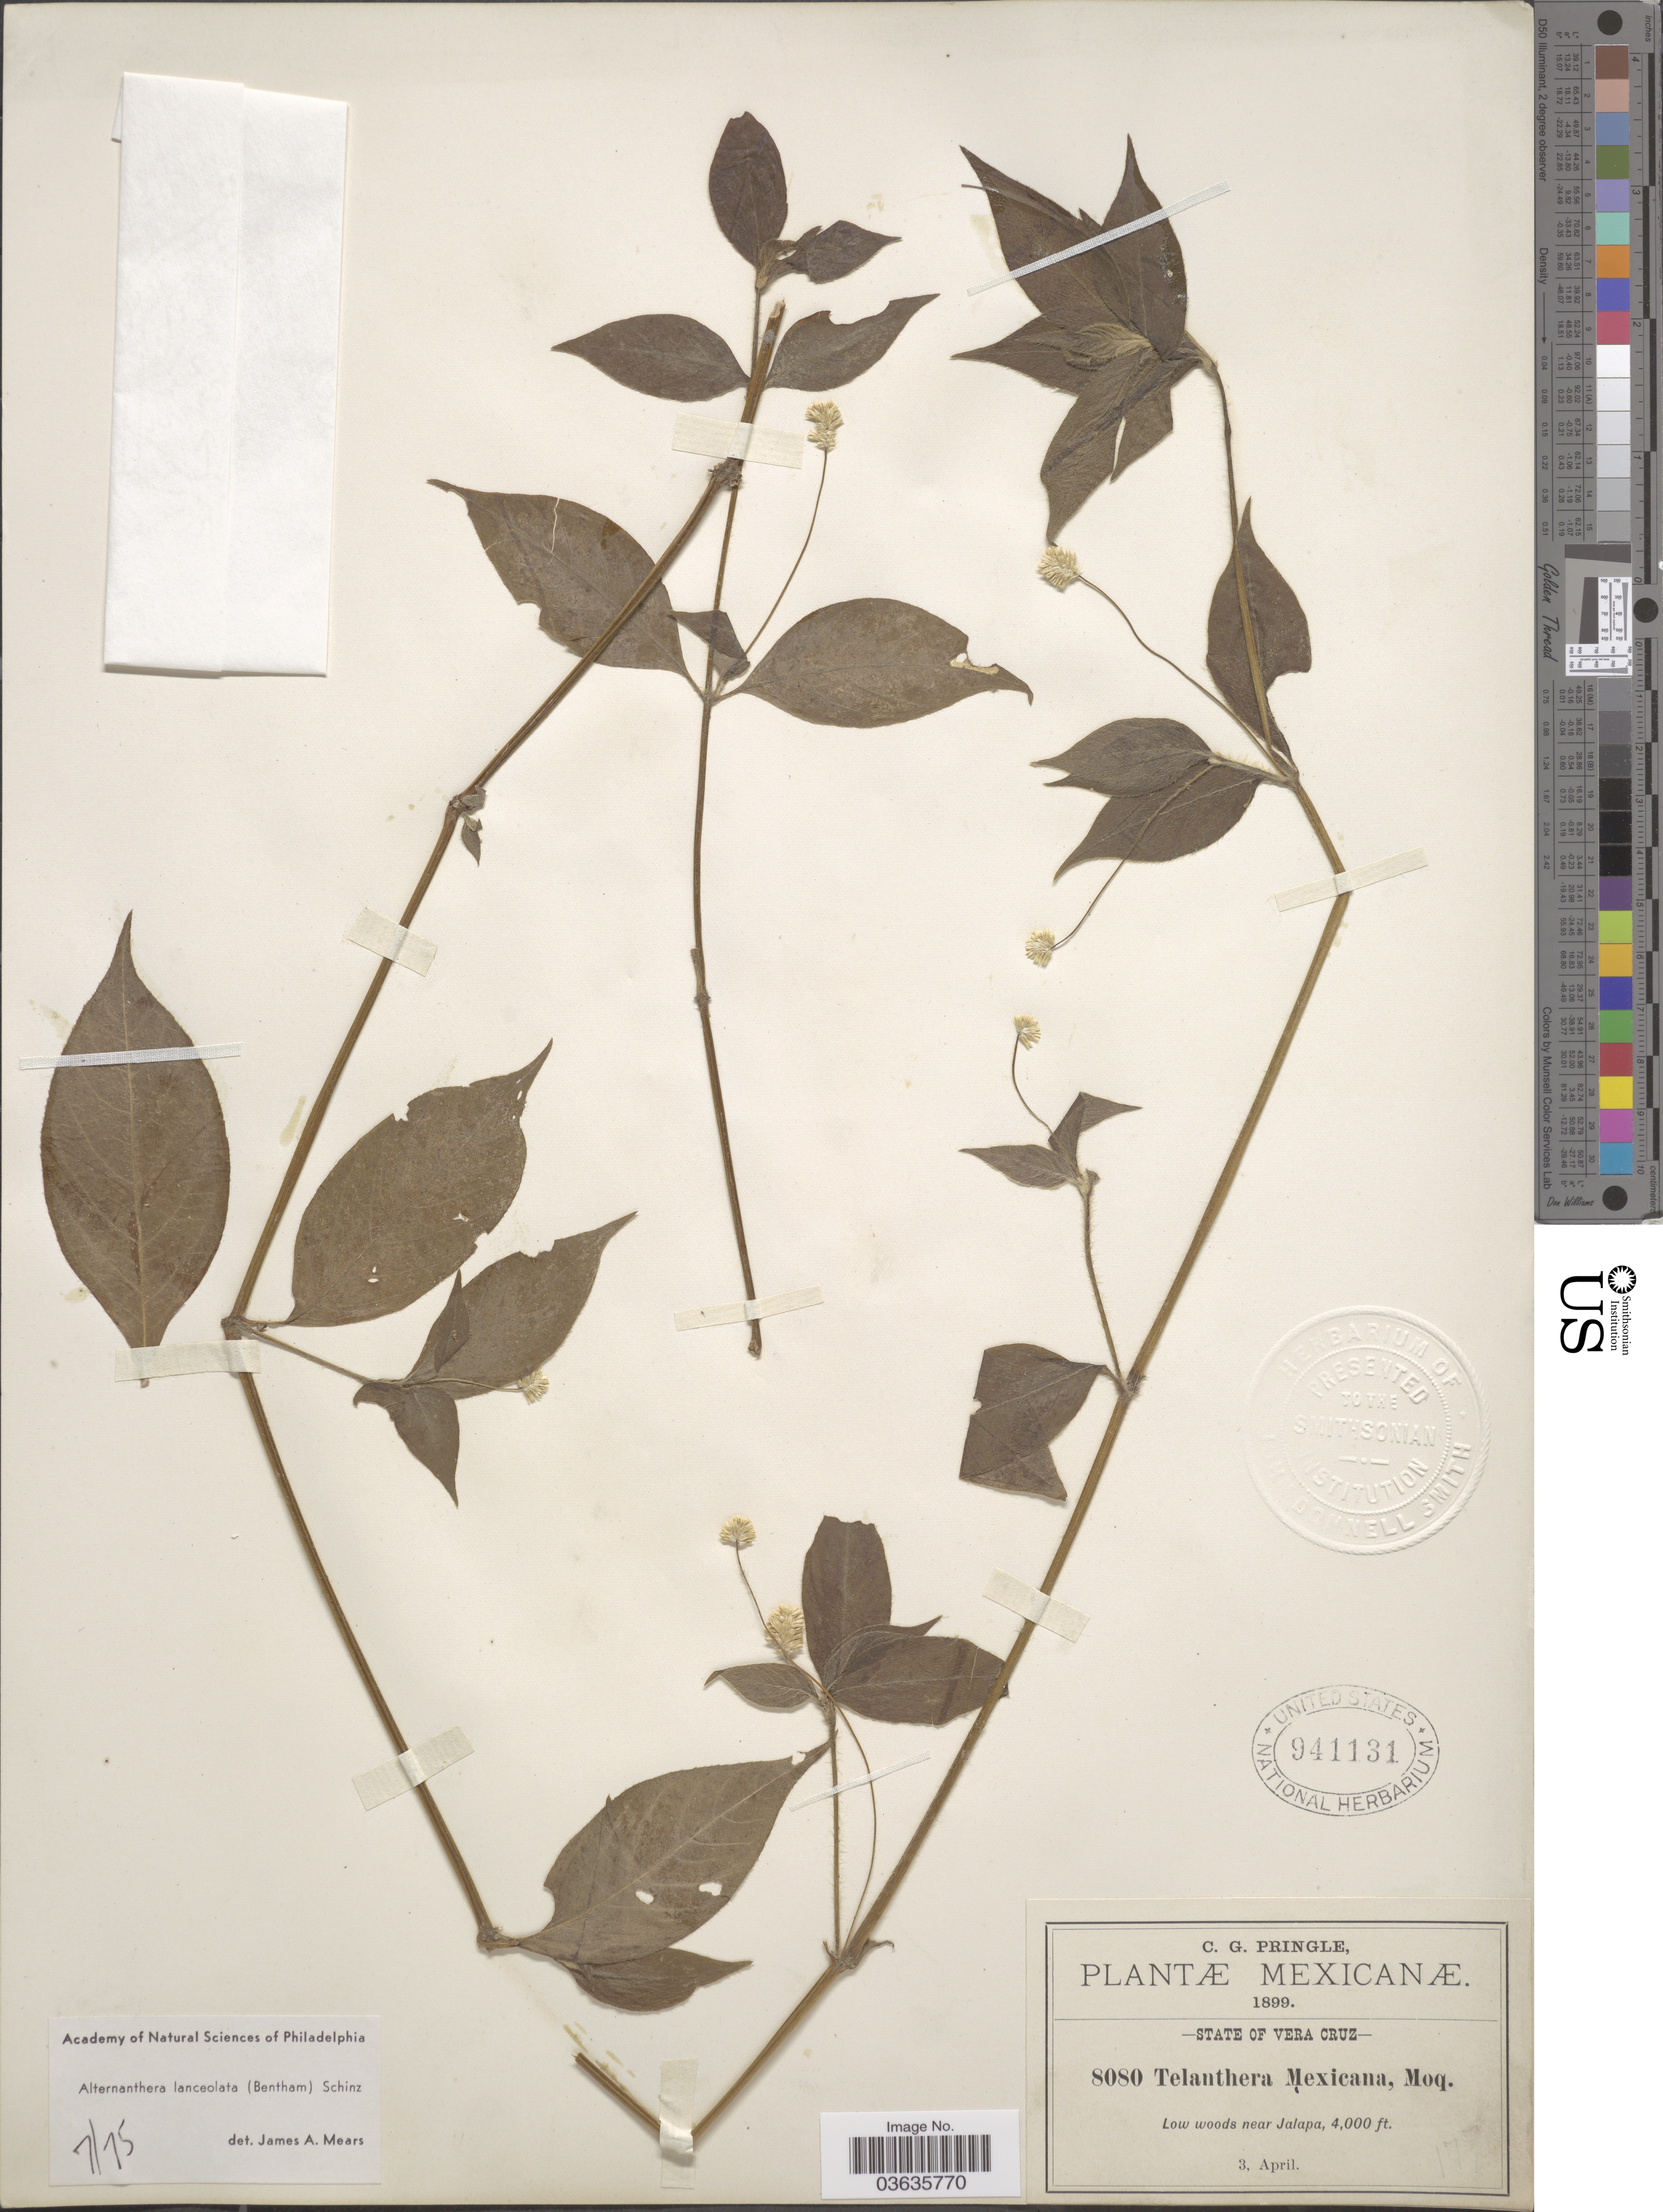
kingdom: Plantae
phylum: Tracheophyta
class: Magnoliopsida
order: Caryophyllales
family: Amaranthaceae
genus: Alternanthera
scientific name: Alternanthera lanceolata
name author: (Benth.) Schinz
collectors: C. G. Pringle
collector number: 8080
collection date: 1899-04-03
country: Mexico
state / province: Veracruz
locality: State of Vera Cruz. Low woods near Jalapa.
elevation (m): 1219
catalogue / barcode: US 941131